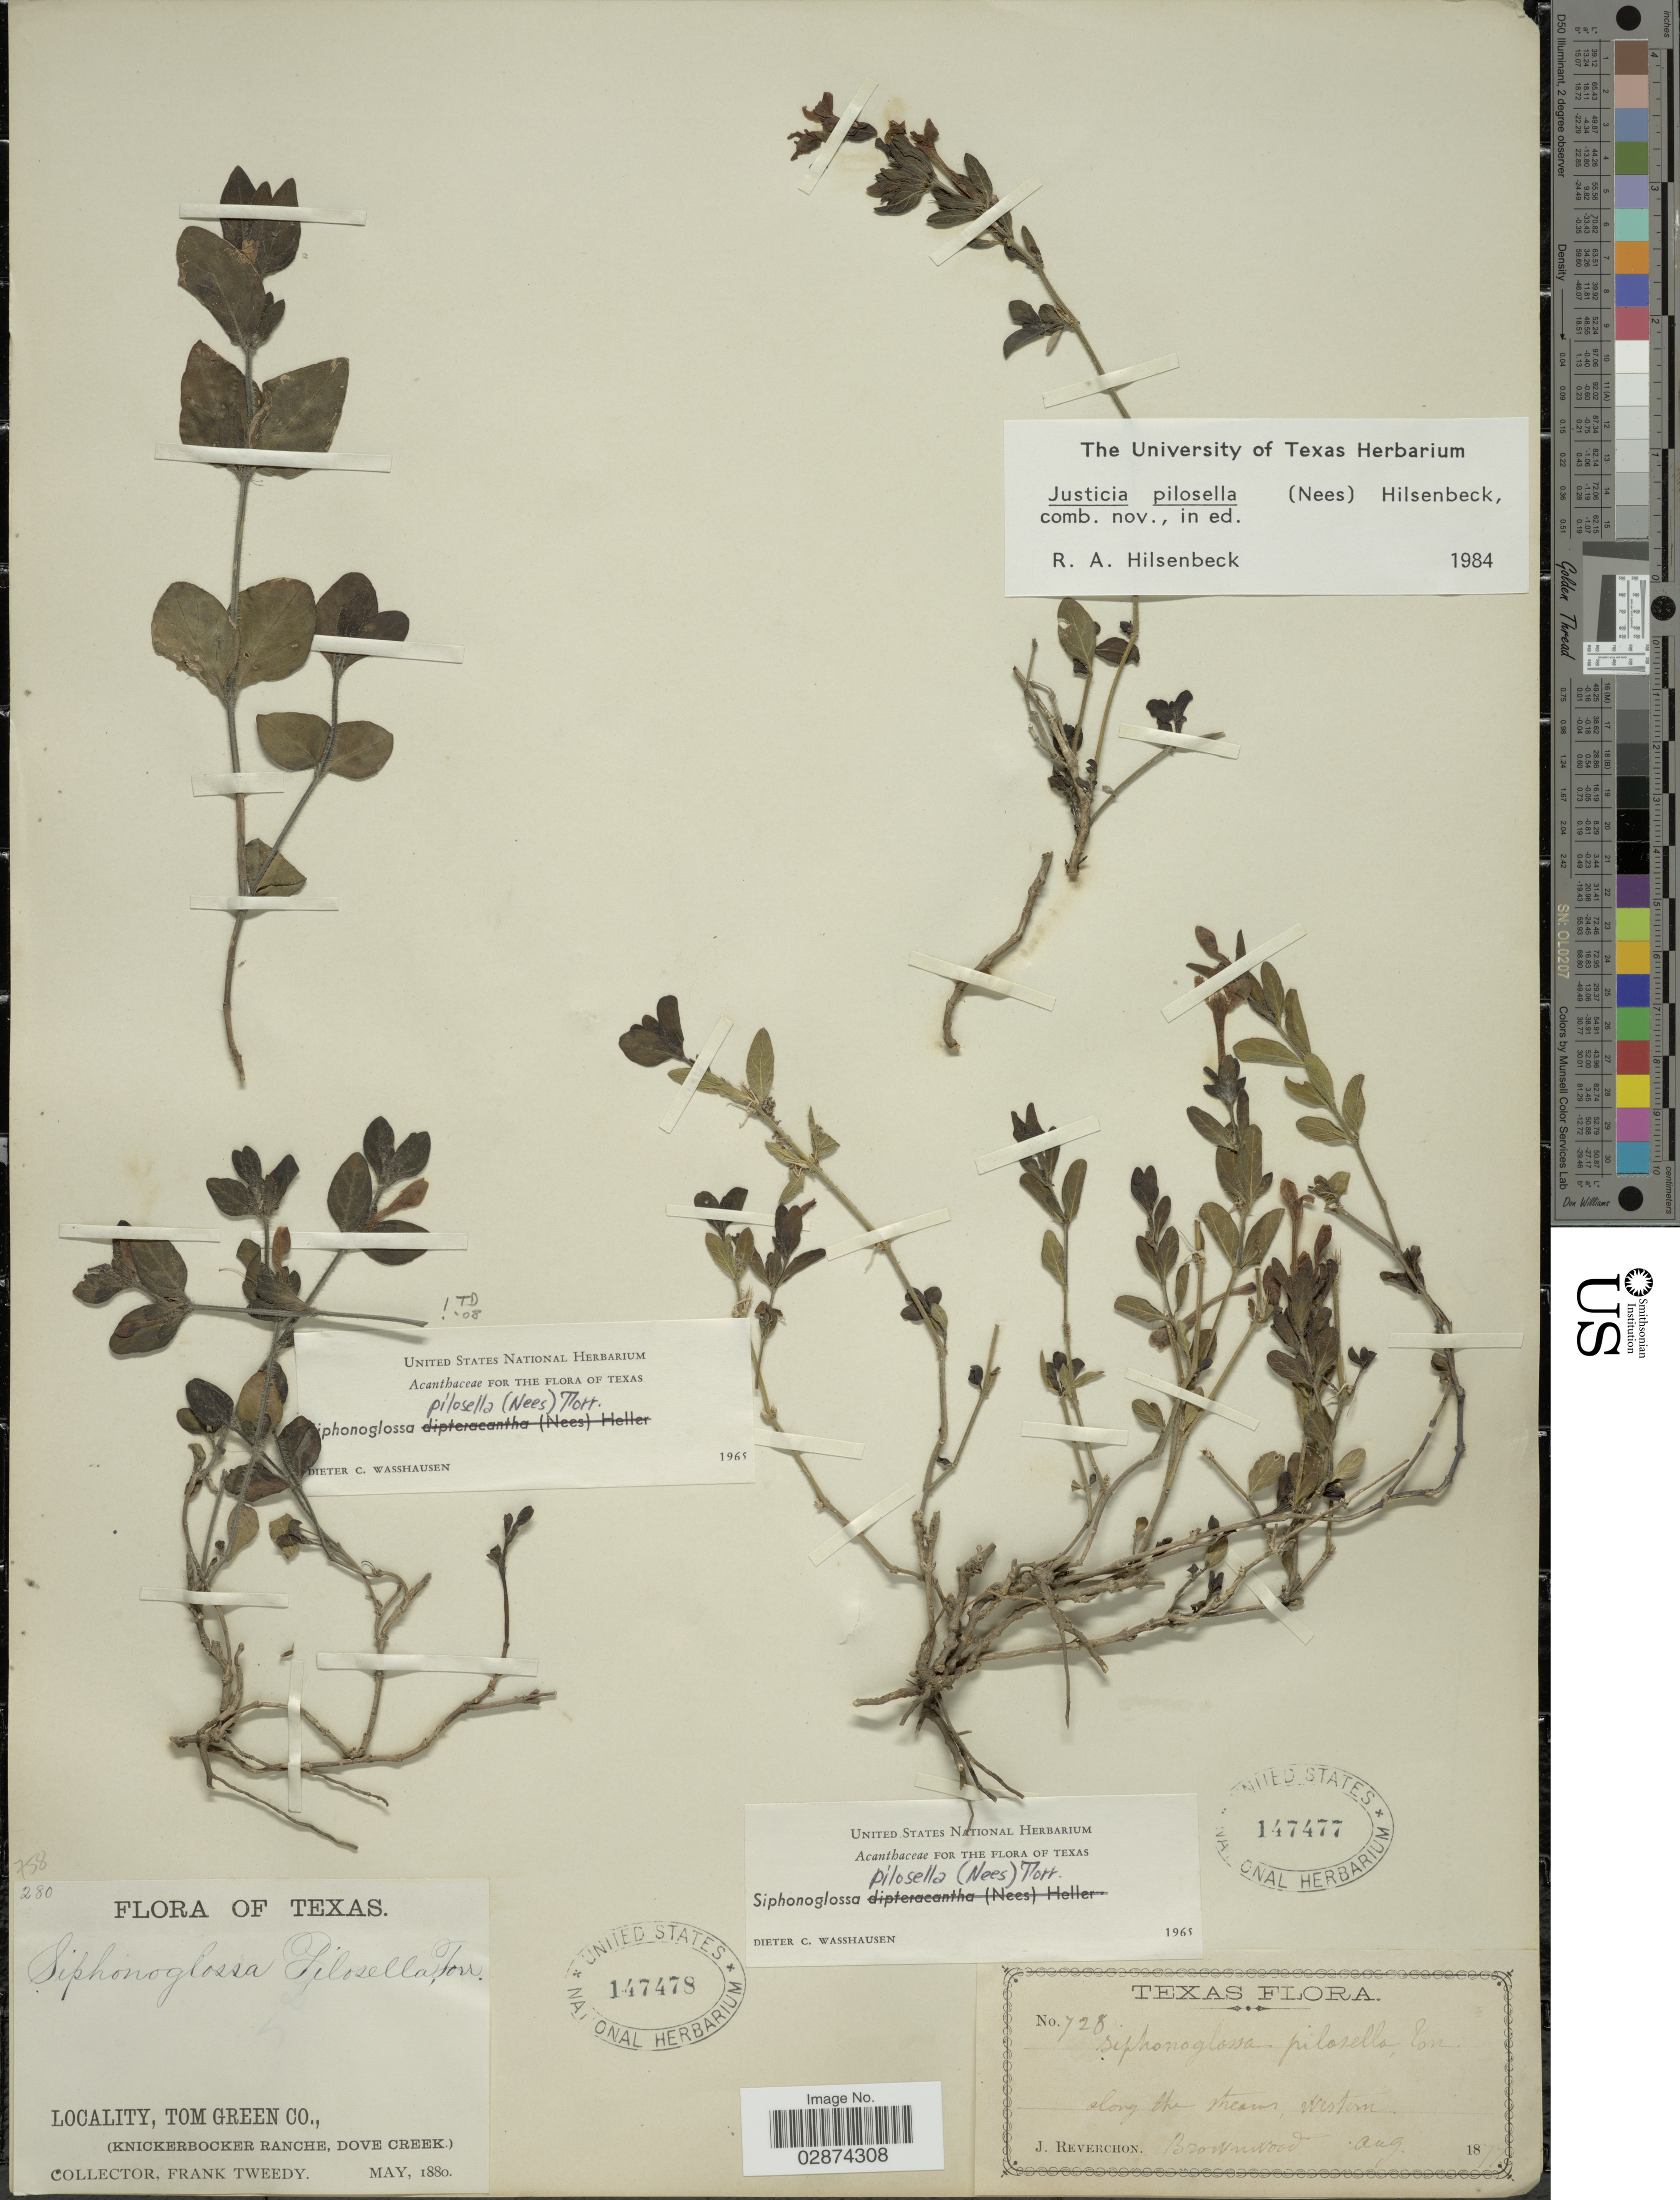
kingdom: Plantae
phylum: Tracheophyta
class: Magnoliopsida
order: Lamiales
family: Acanthaceae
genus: Justicia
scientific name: Justicia pilosella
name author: (Nees) Hilsenb.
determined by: Fisher, Amanda, (LOB), California State University, Long Beach (UNITED STATES)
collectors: F. Tweedy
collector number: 280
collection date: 1880-05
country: United States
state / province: Texas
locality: Tom Green Co. (Knickerbocker Ranche, Dove Creek).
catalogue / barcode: US 147478-2